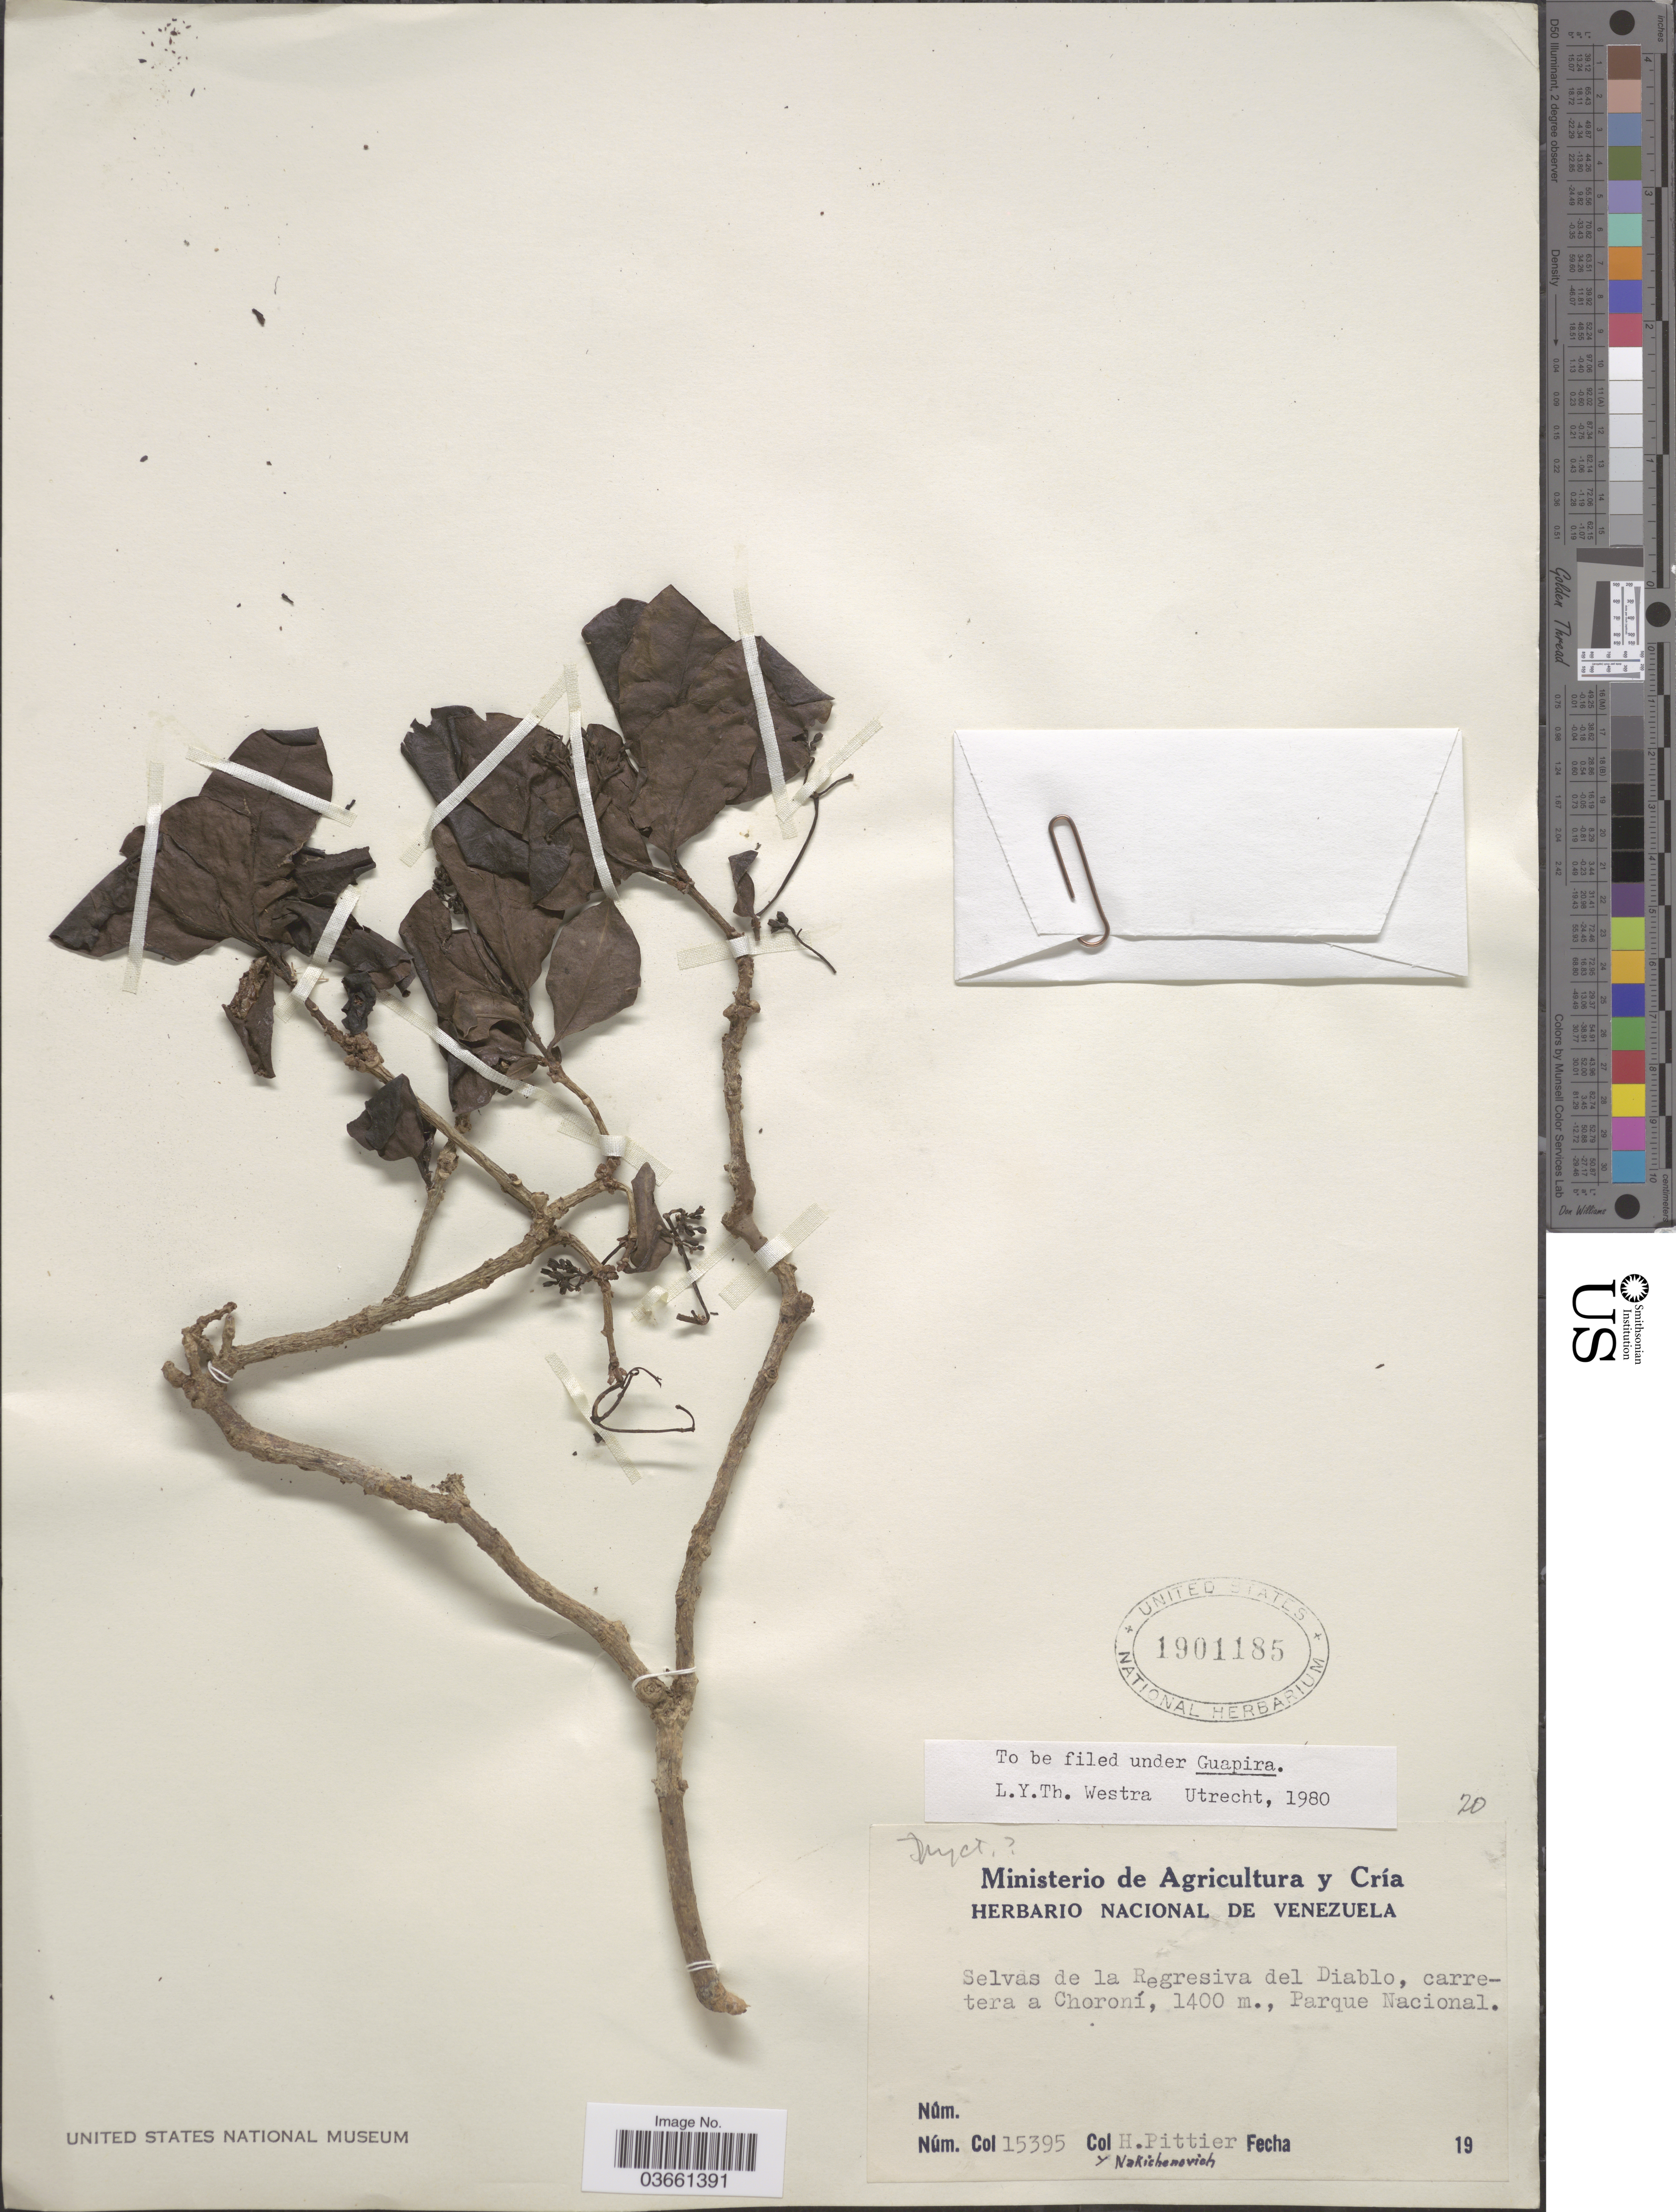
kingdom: Plantae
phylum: Tracheophyta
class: Magnoliopsida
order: Caryophyllales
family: Nyctaginaceae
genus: Guapira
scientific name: Guapira sp.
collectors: H. F. Pittier & Nakichenovich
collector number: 15395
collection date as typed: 19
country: Venezuela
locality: Selvas de la Regresiva del Diablo, carretera a Choroní, Parque Nacional.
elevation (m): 1400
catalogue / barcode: US 1901185